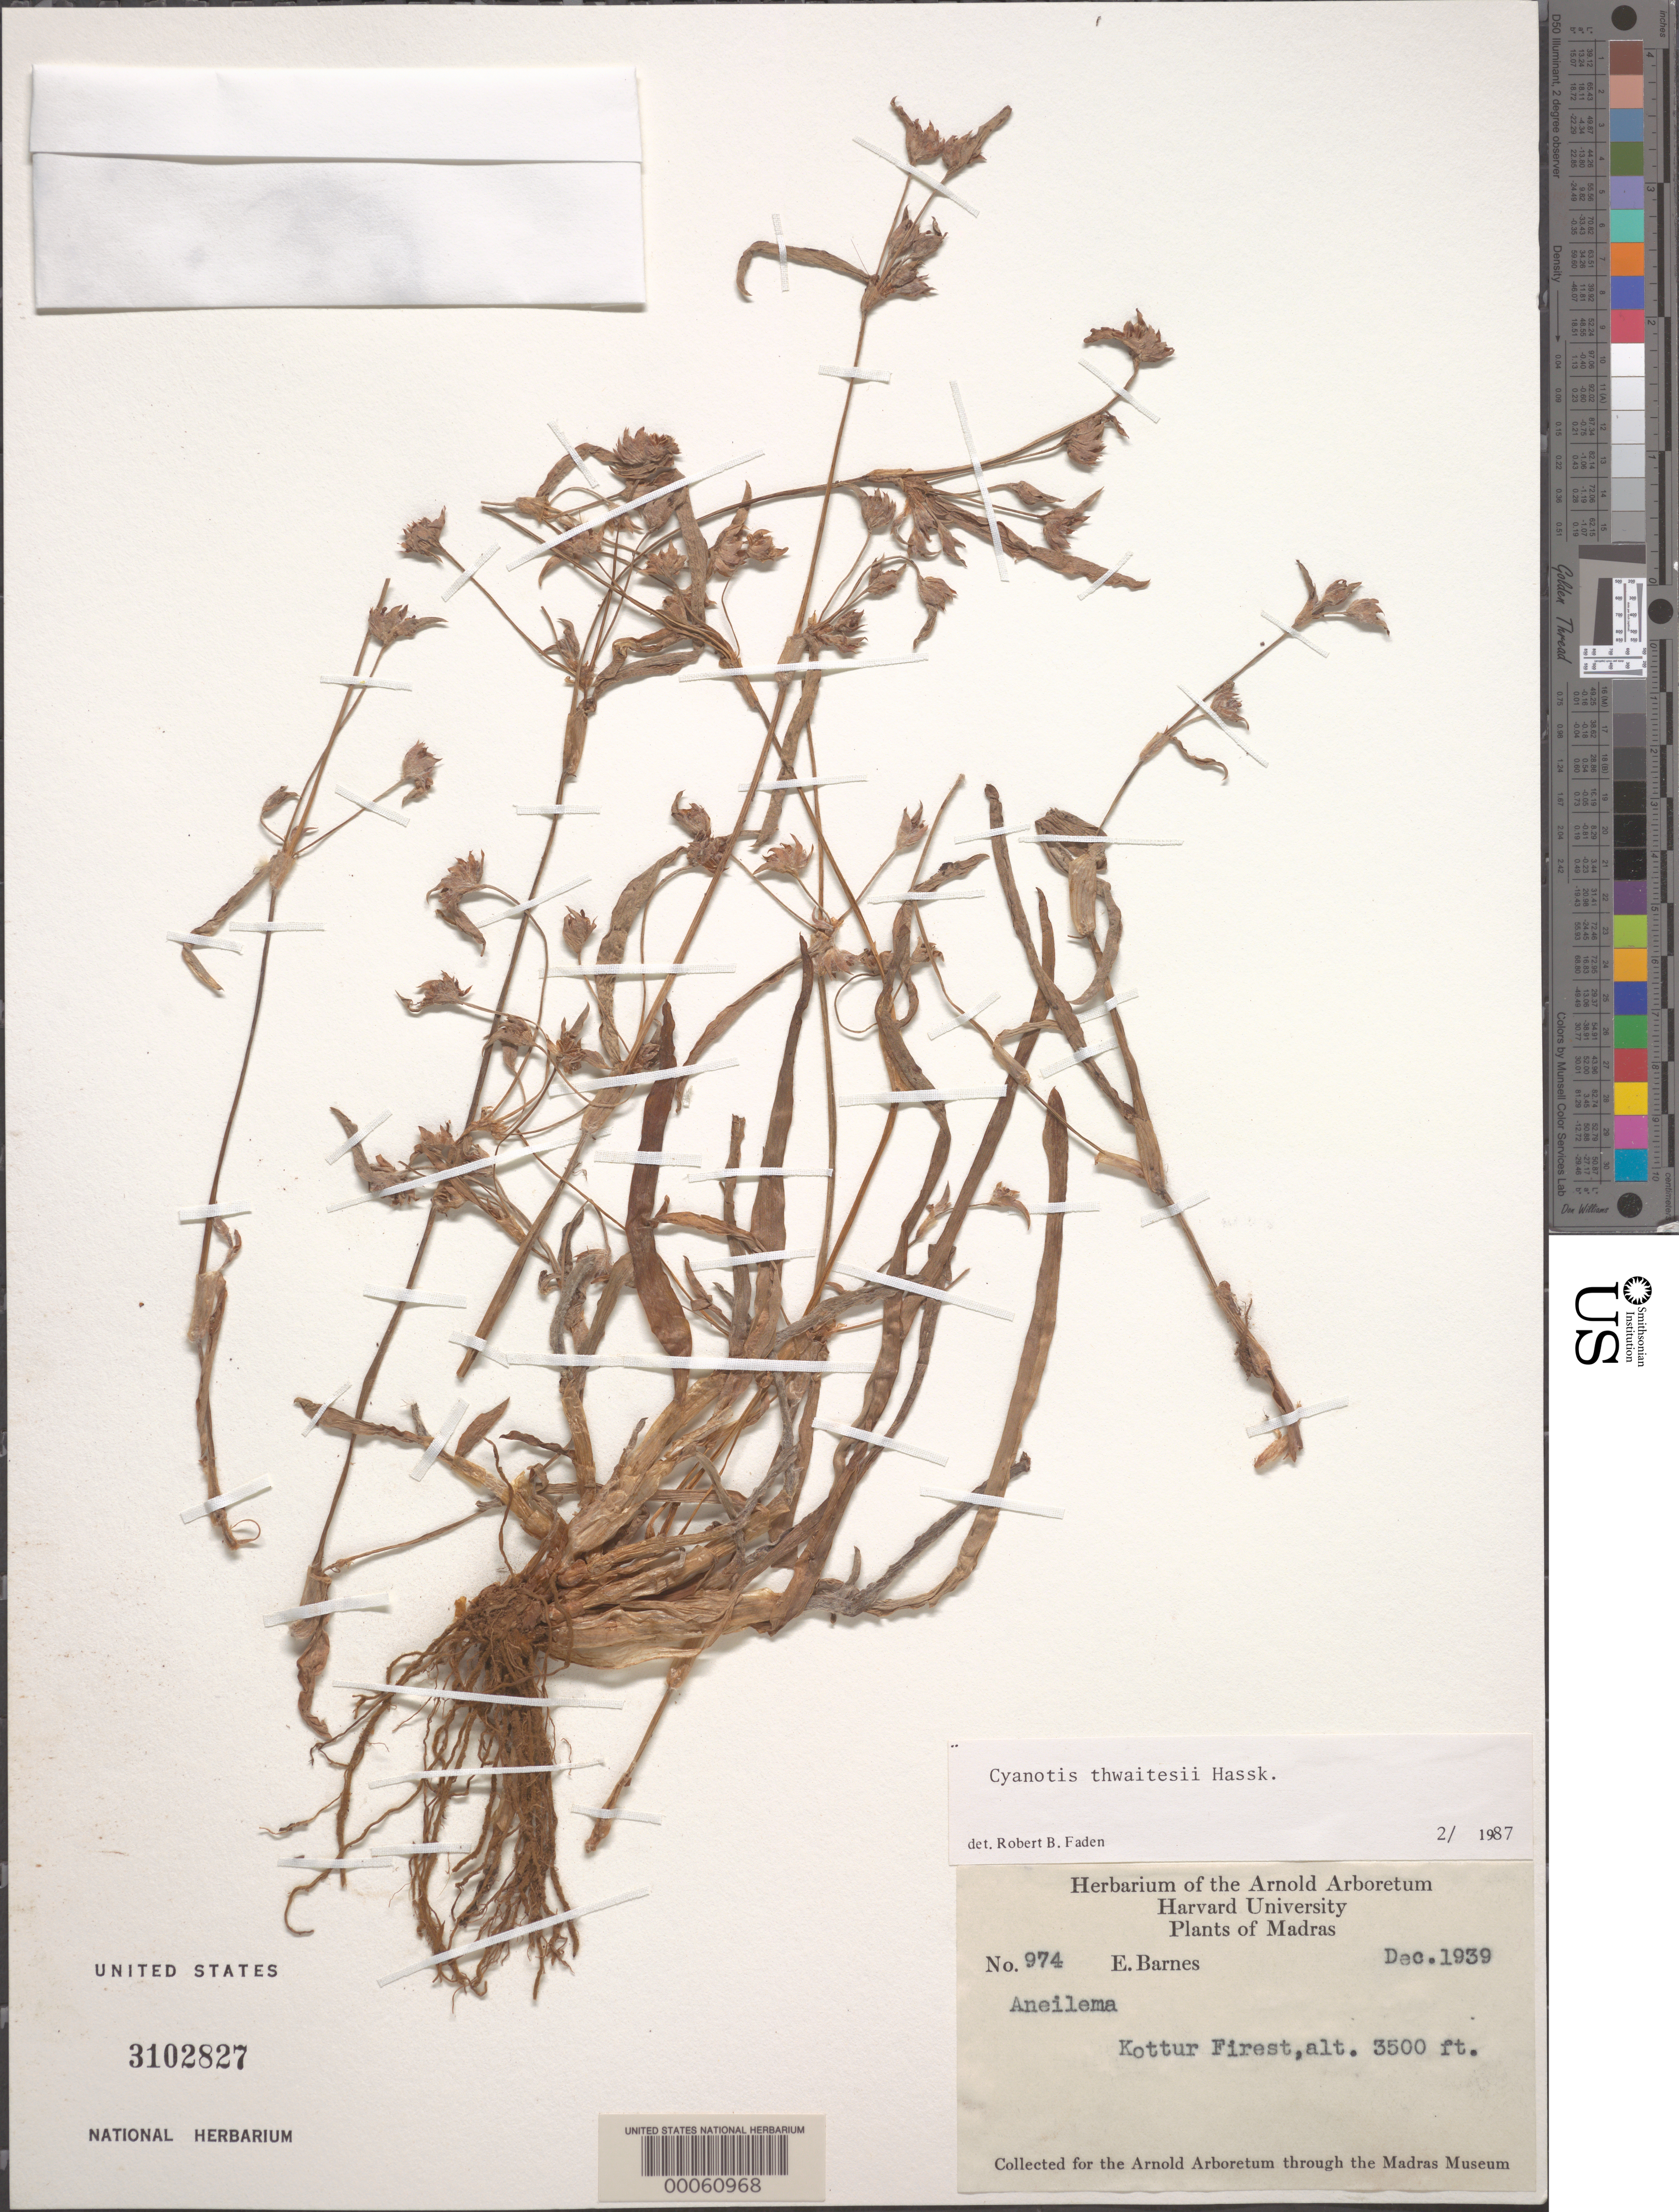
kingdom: Plantae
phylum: Tracheophyta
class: Liliopsida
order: Commelinales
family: Commelinaceae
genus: Cyanotis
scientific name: Cyanotis thwaitesii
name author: Hassk.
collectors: E. Barnes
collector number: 974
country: India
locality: Kottur forest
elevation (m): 1067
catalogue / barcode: US 3102827